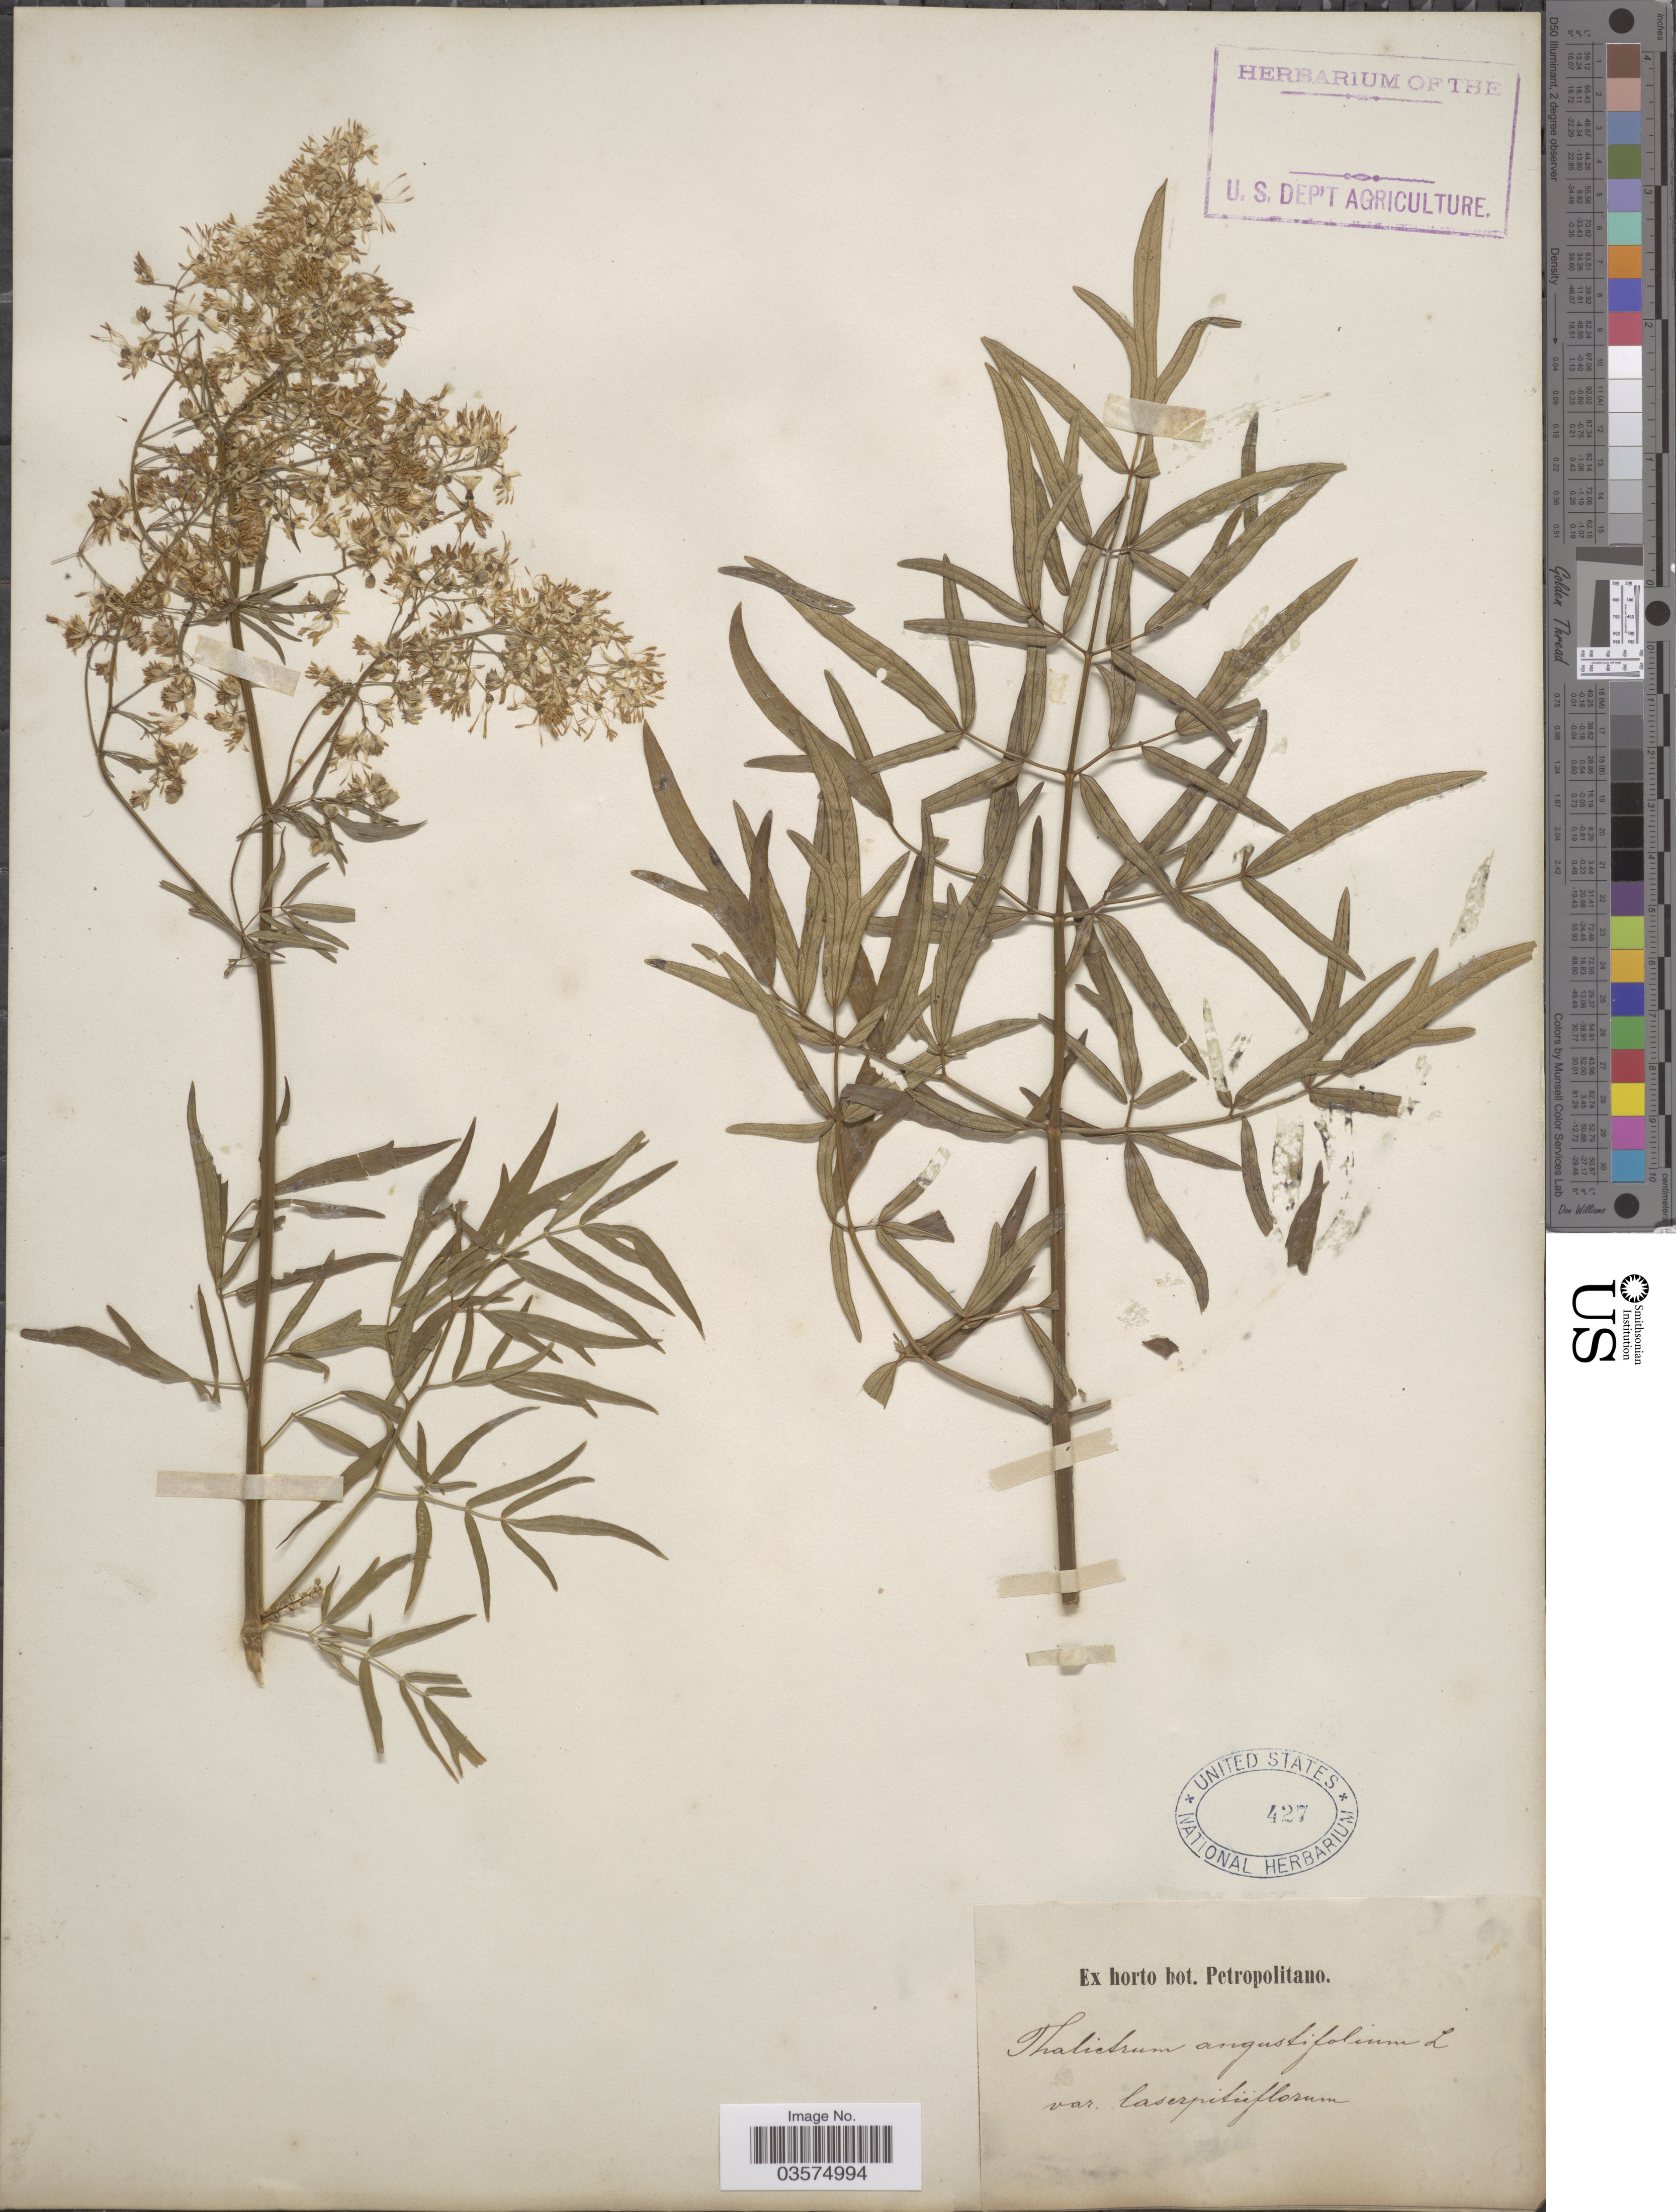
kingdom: Plantae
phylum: Tracheophyta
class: Magnoliopsida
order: Ranunculales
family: Ranunculaceae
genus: Thalictrum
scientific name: Thalictrum angustifolium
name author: L.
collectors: ex Horto Bot. Petropolitano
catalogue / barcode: US 427